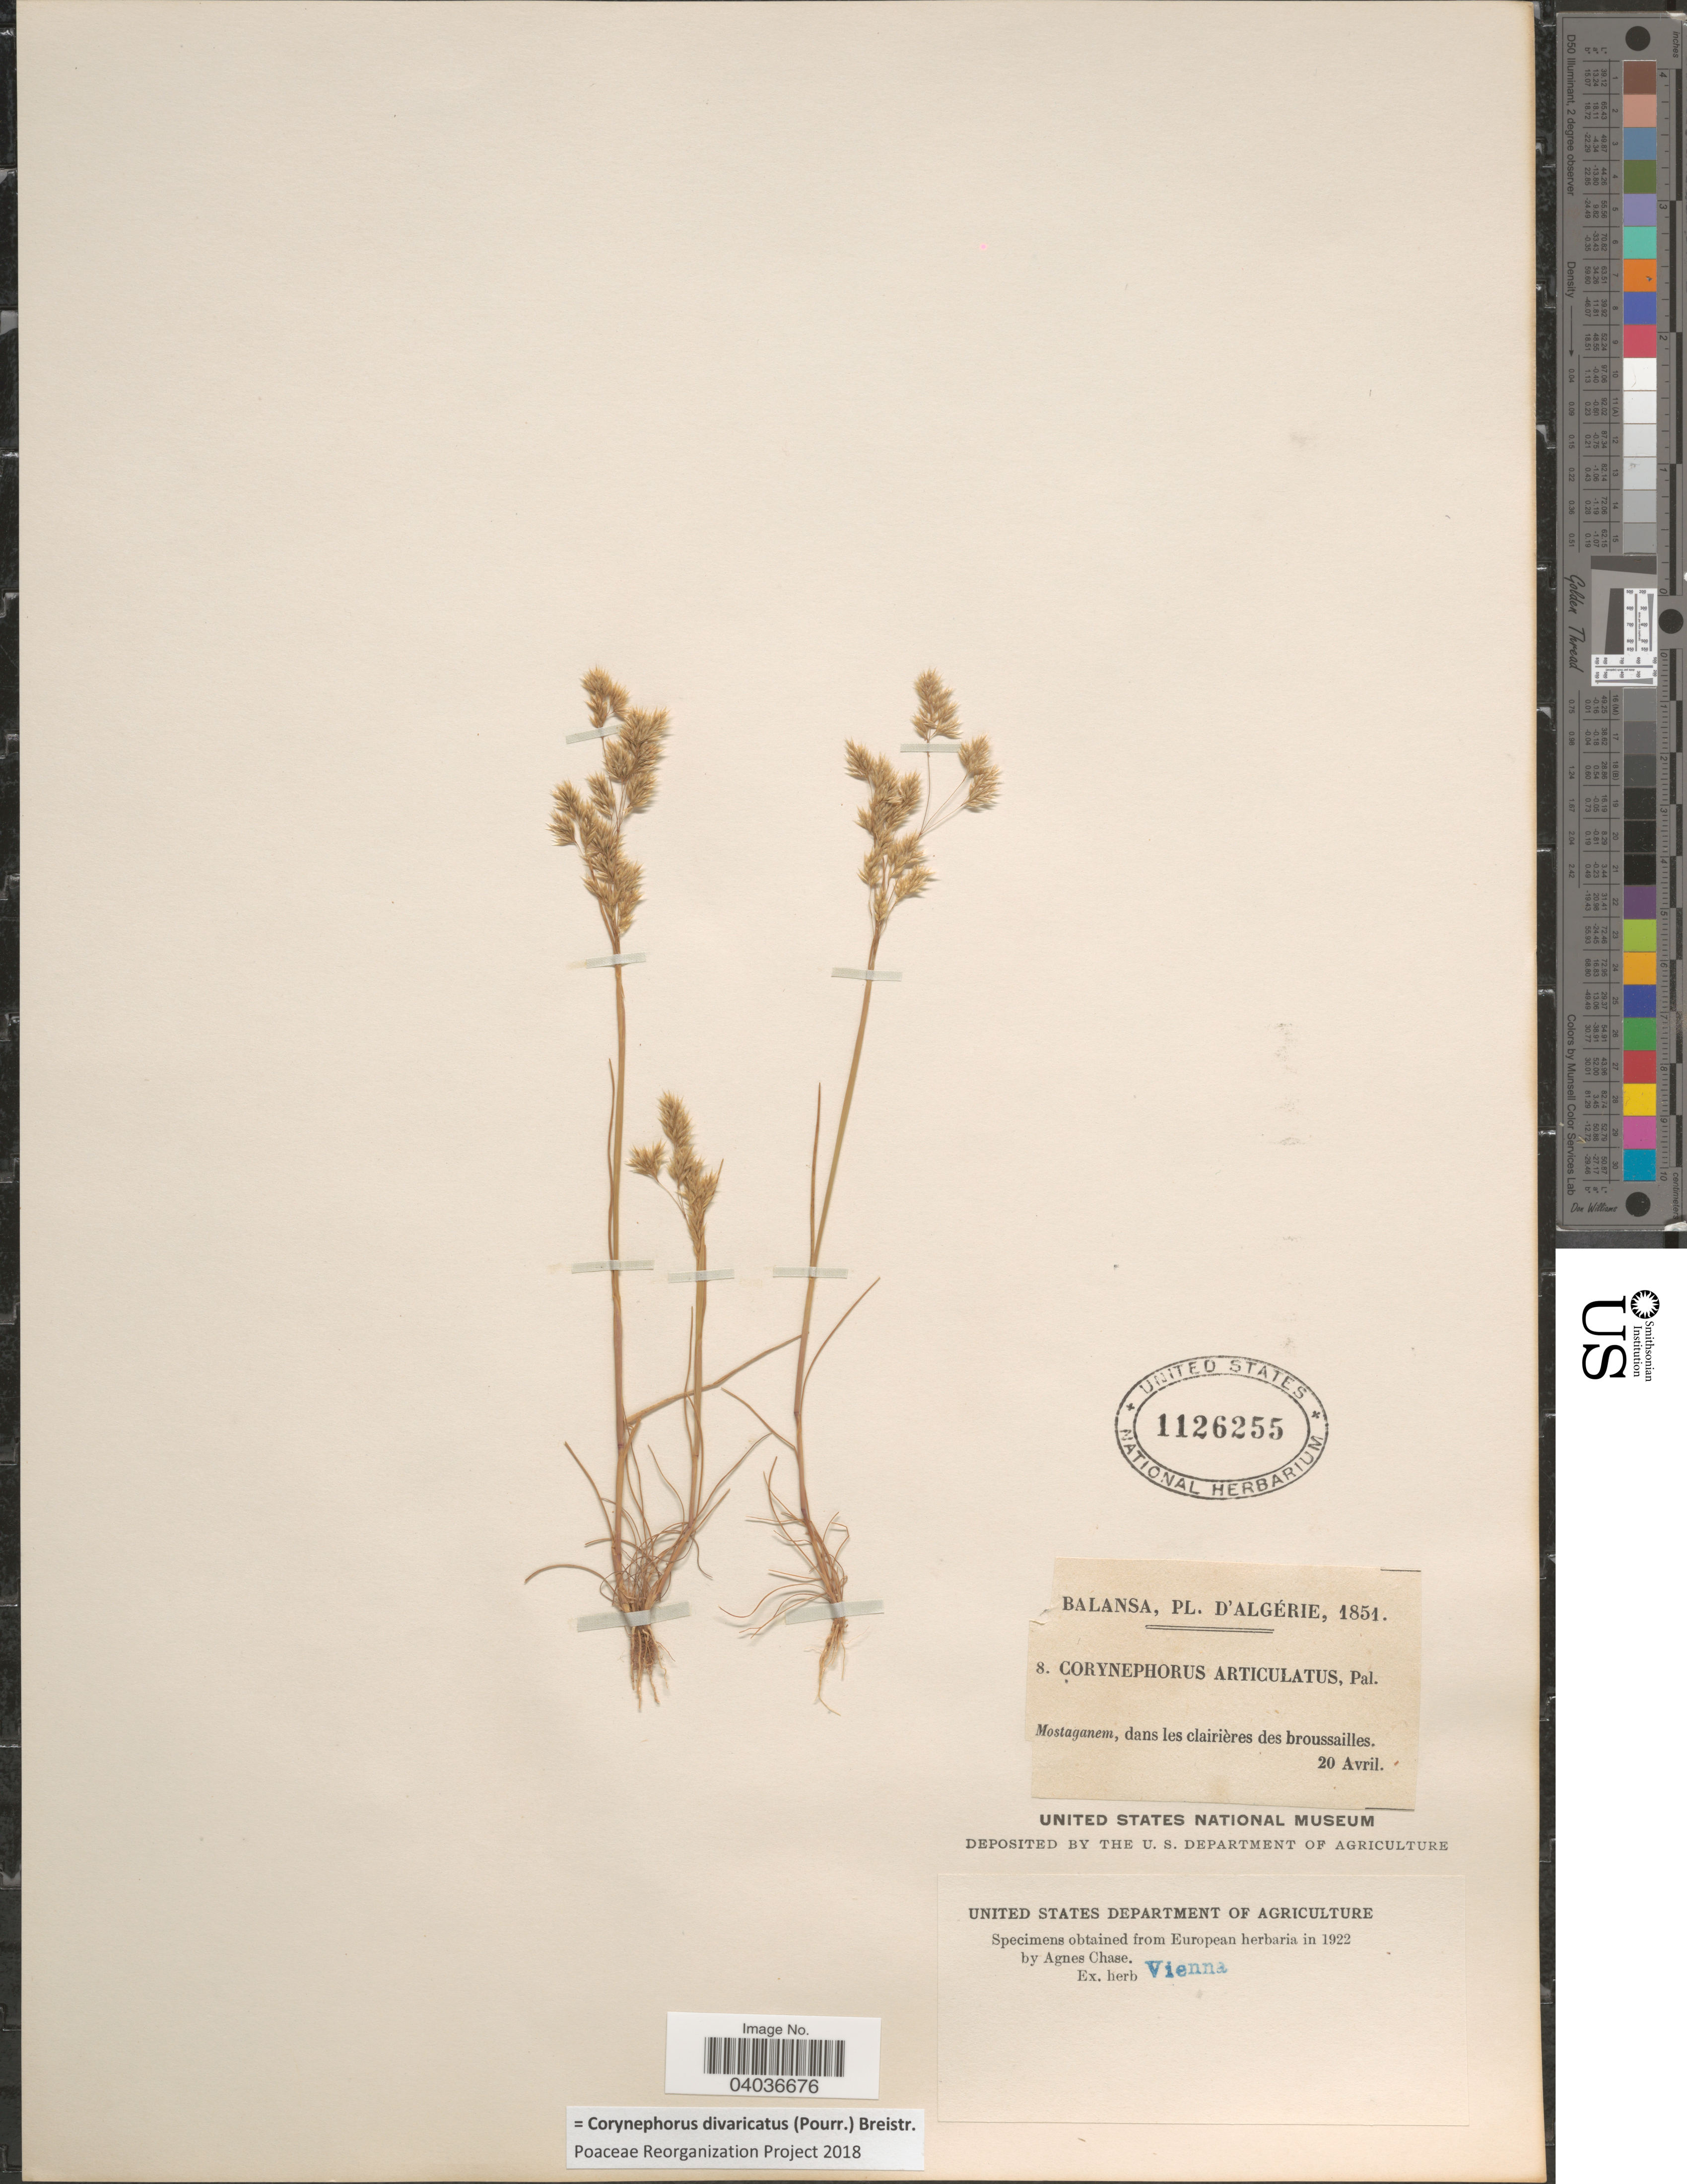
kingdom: Plantae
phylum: Tracheophyta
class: Liliopsida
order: Poales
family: Poaceae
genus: Corynephorus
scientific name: Corynephorus divaricatus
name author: (Pourr.) Breistroffer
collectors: B. Balansa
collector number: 8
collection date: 1851-04-20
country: Algeria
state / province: Mostaganem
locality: Dans les clairières des broussailles.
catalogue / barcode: US 1126255